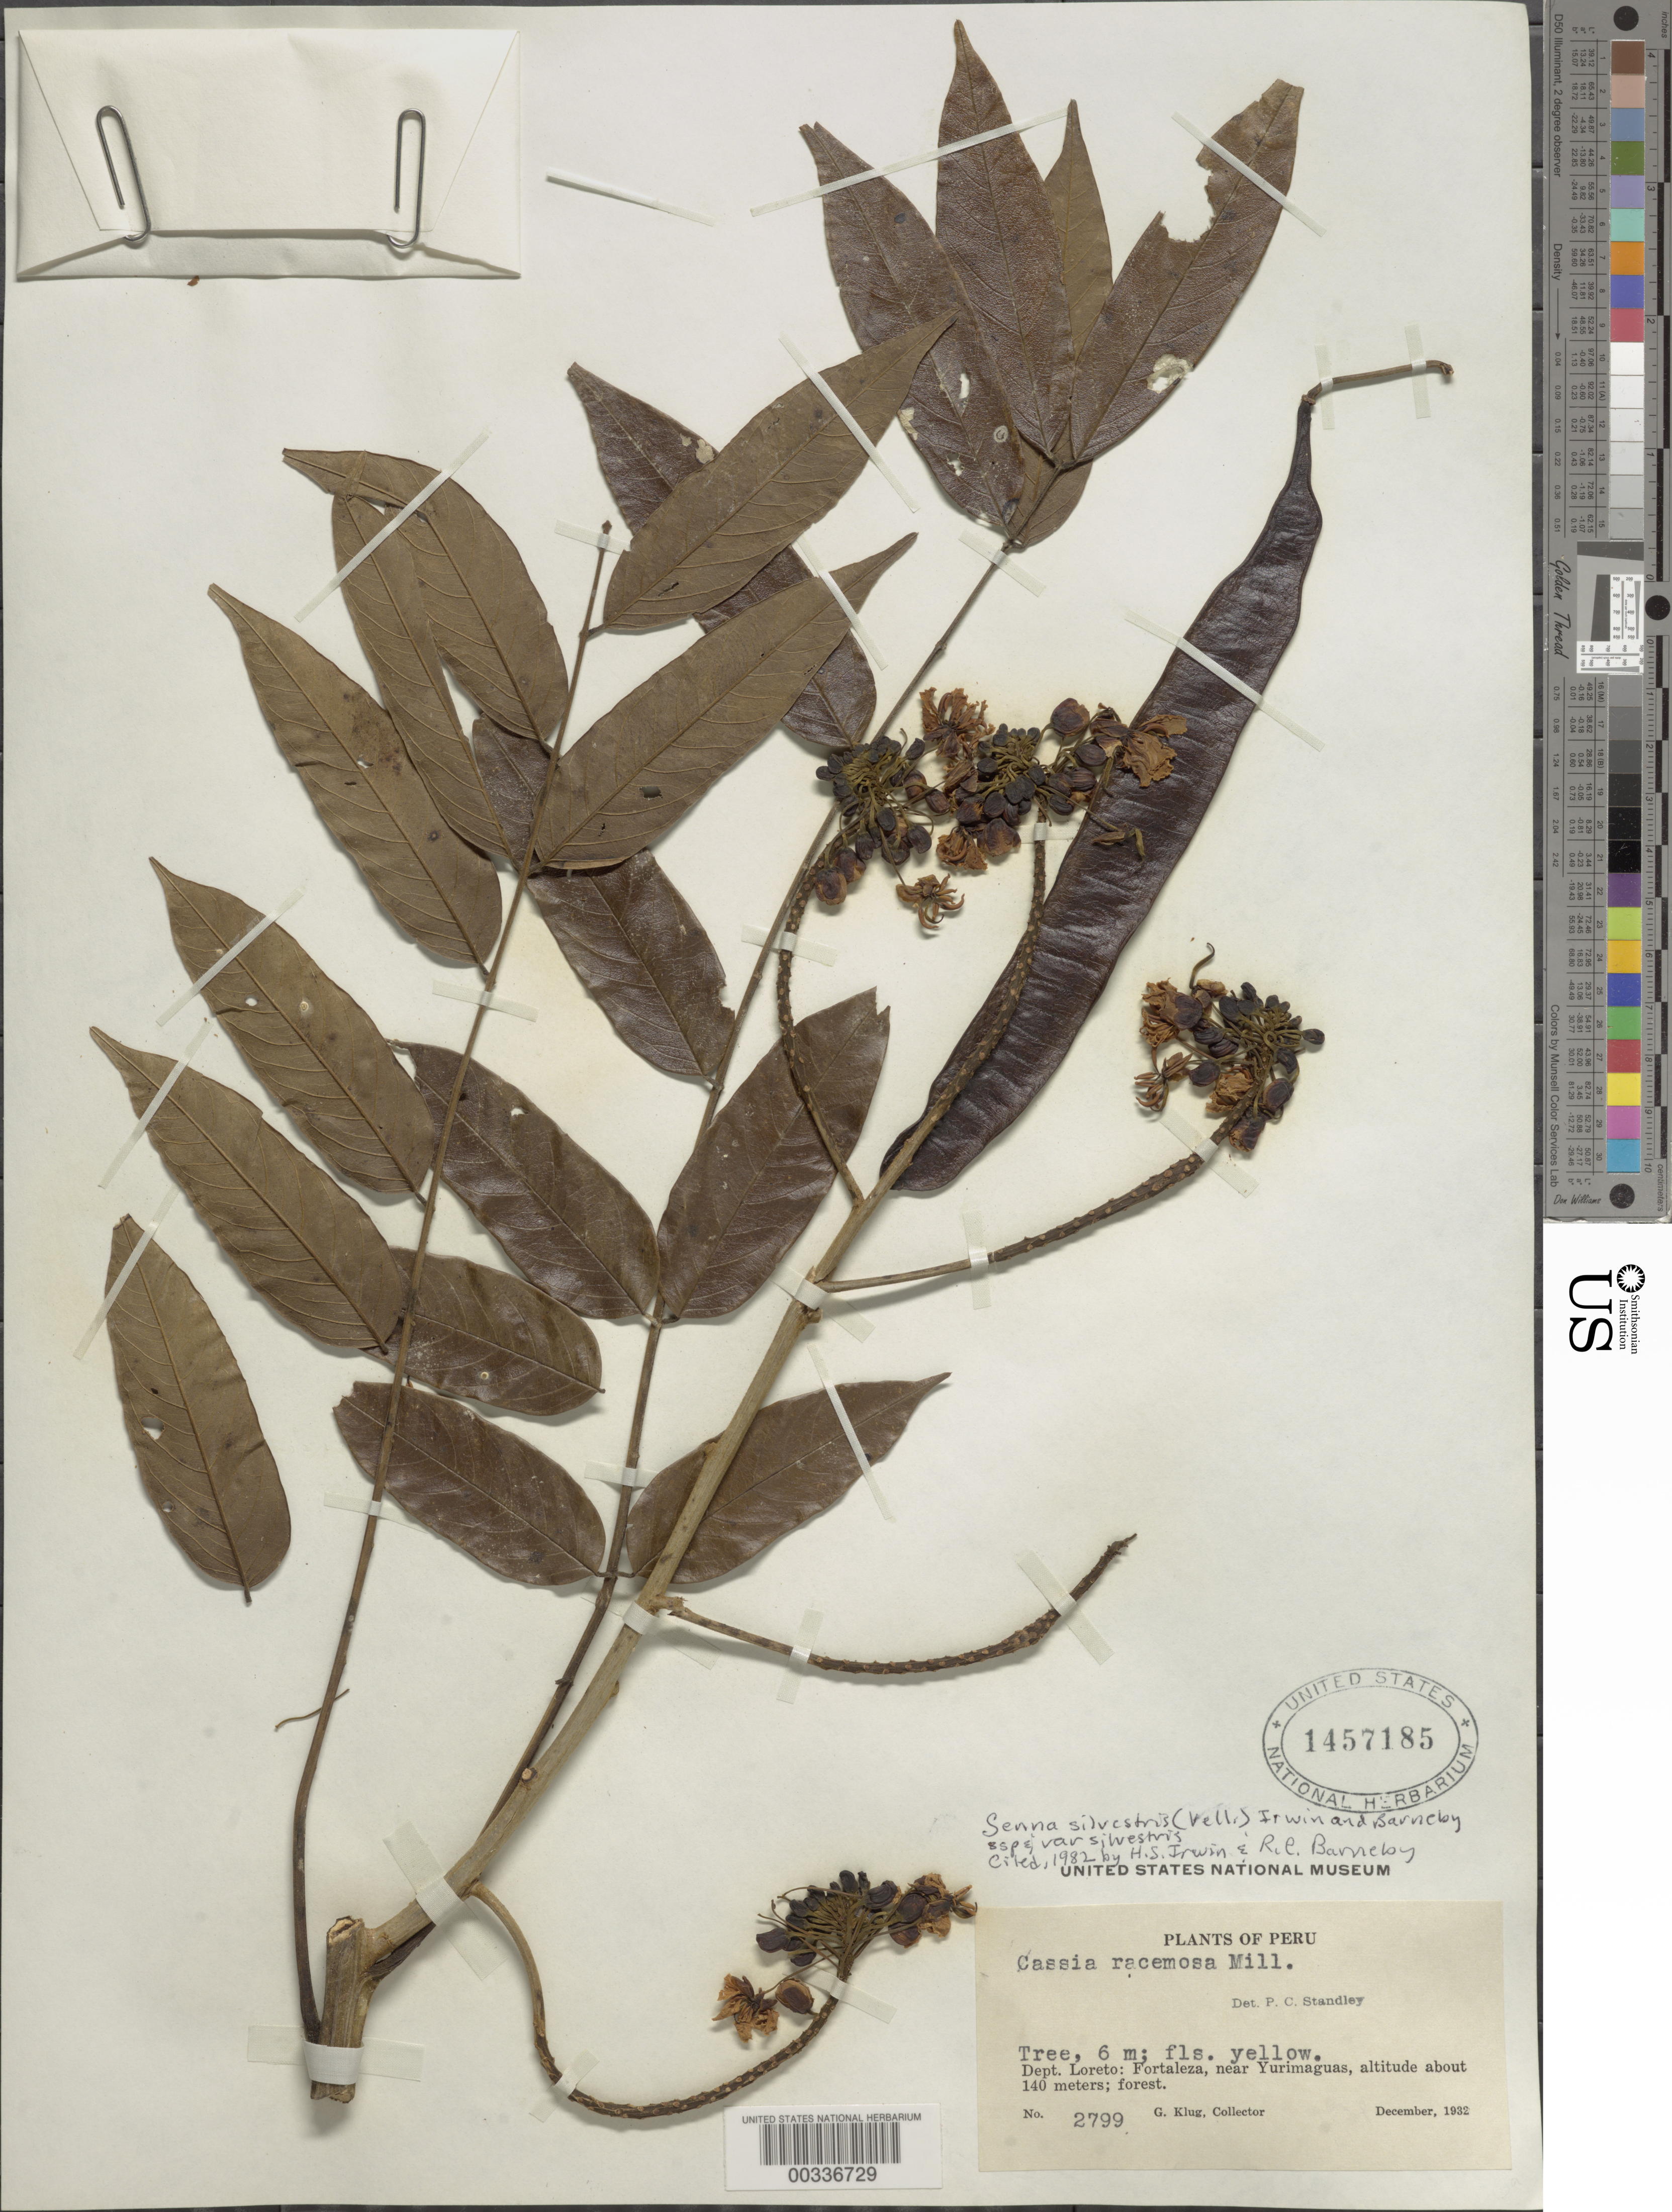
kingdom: Plantae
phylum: Tracheophyta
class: Magnoliopsida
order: Fabales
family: Fabaceae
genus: Senna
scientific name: Senna silvestris var. silvestris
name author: (Vell.) H.S. Irwin & Barneby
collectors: G. Klug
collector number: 2799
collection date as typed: Dec 1932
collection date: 1932-12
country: Peru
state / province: Loreto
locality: Fortaleza, near yurimaguas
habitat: Forest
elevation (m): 140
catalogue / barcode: US 1457185